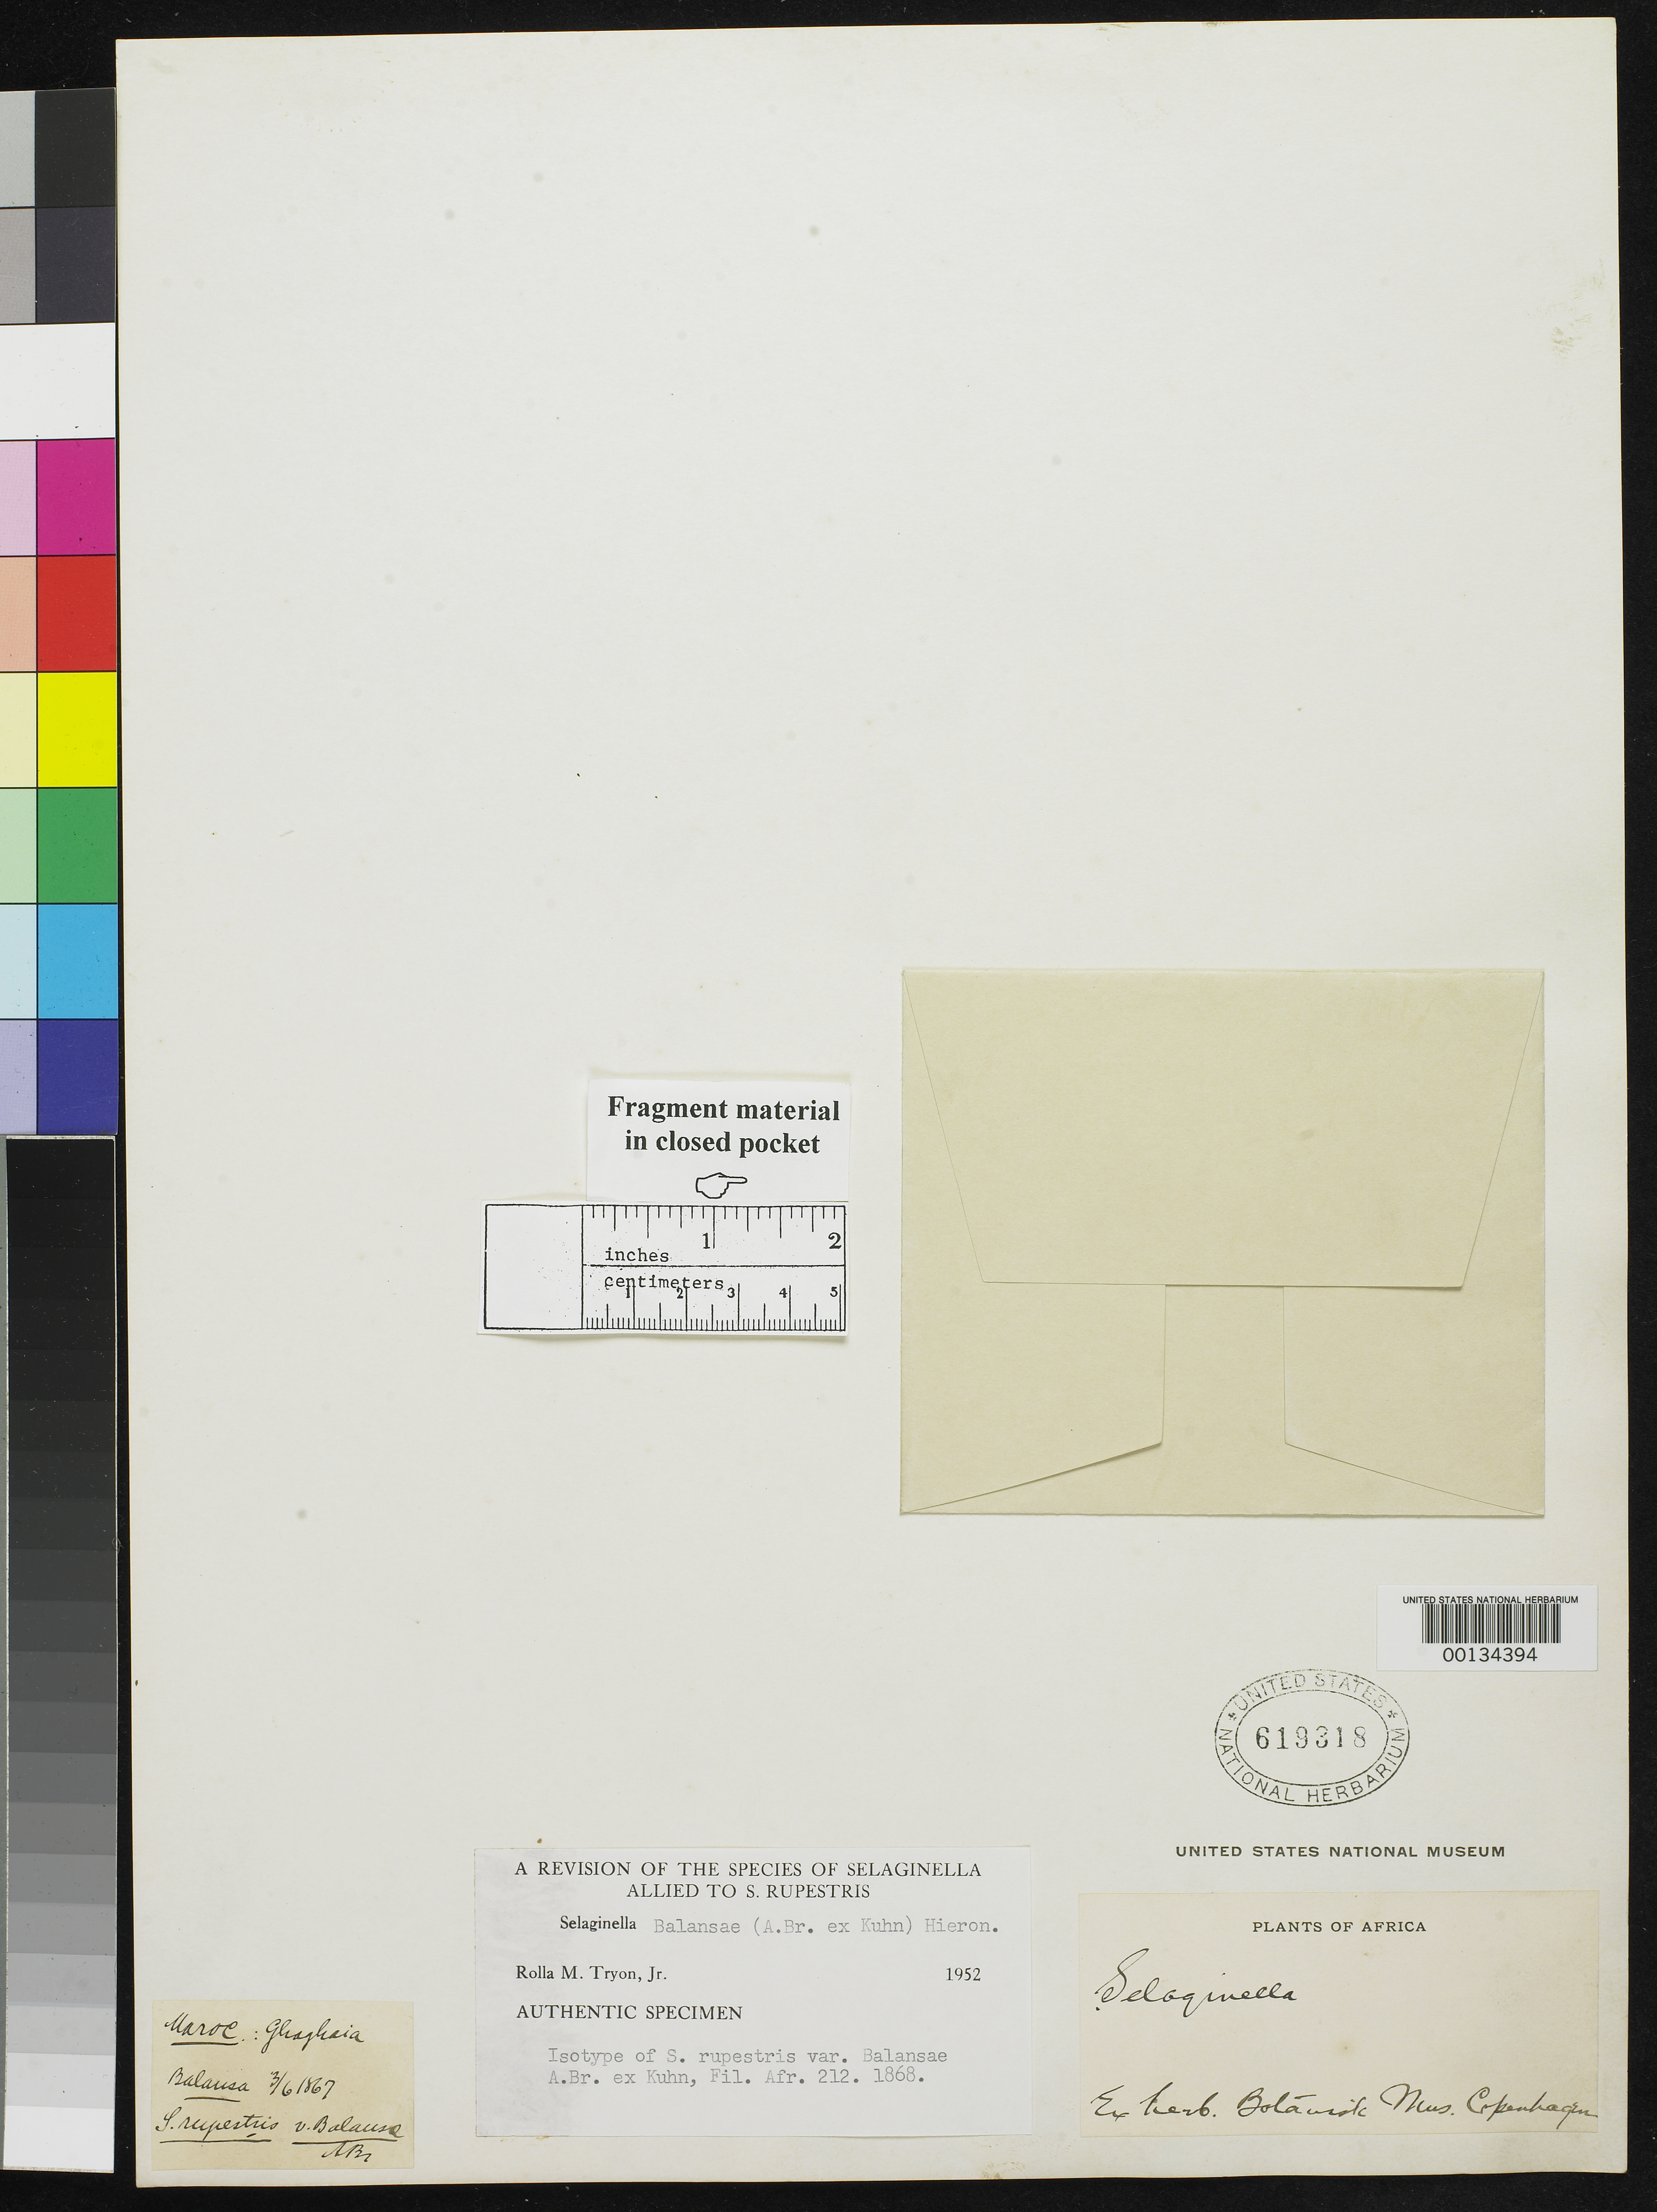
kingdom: Plantae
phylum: Tracheophyta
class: Lycopodiopsida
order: Selaginellales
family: Selaginellaceae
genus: Selaginella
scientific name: Selaginella rupestris var. balansae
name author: A. Braun ex Kuhn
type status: Isotype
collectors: B. Balansa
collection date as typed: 03 Jun 1867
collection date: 1867-06-03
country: Morocco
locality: Maroc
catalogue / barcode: US 619318